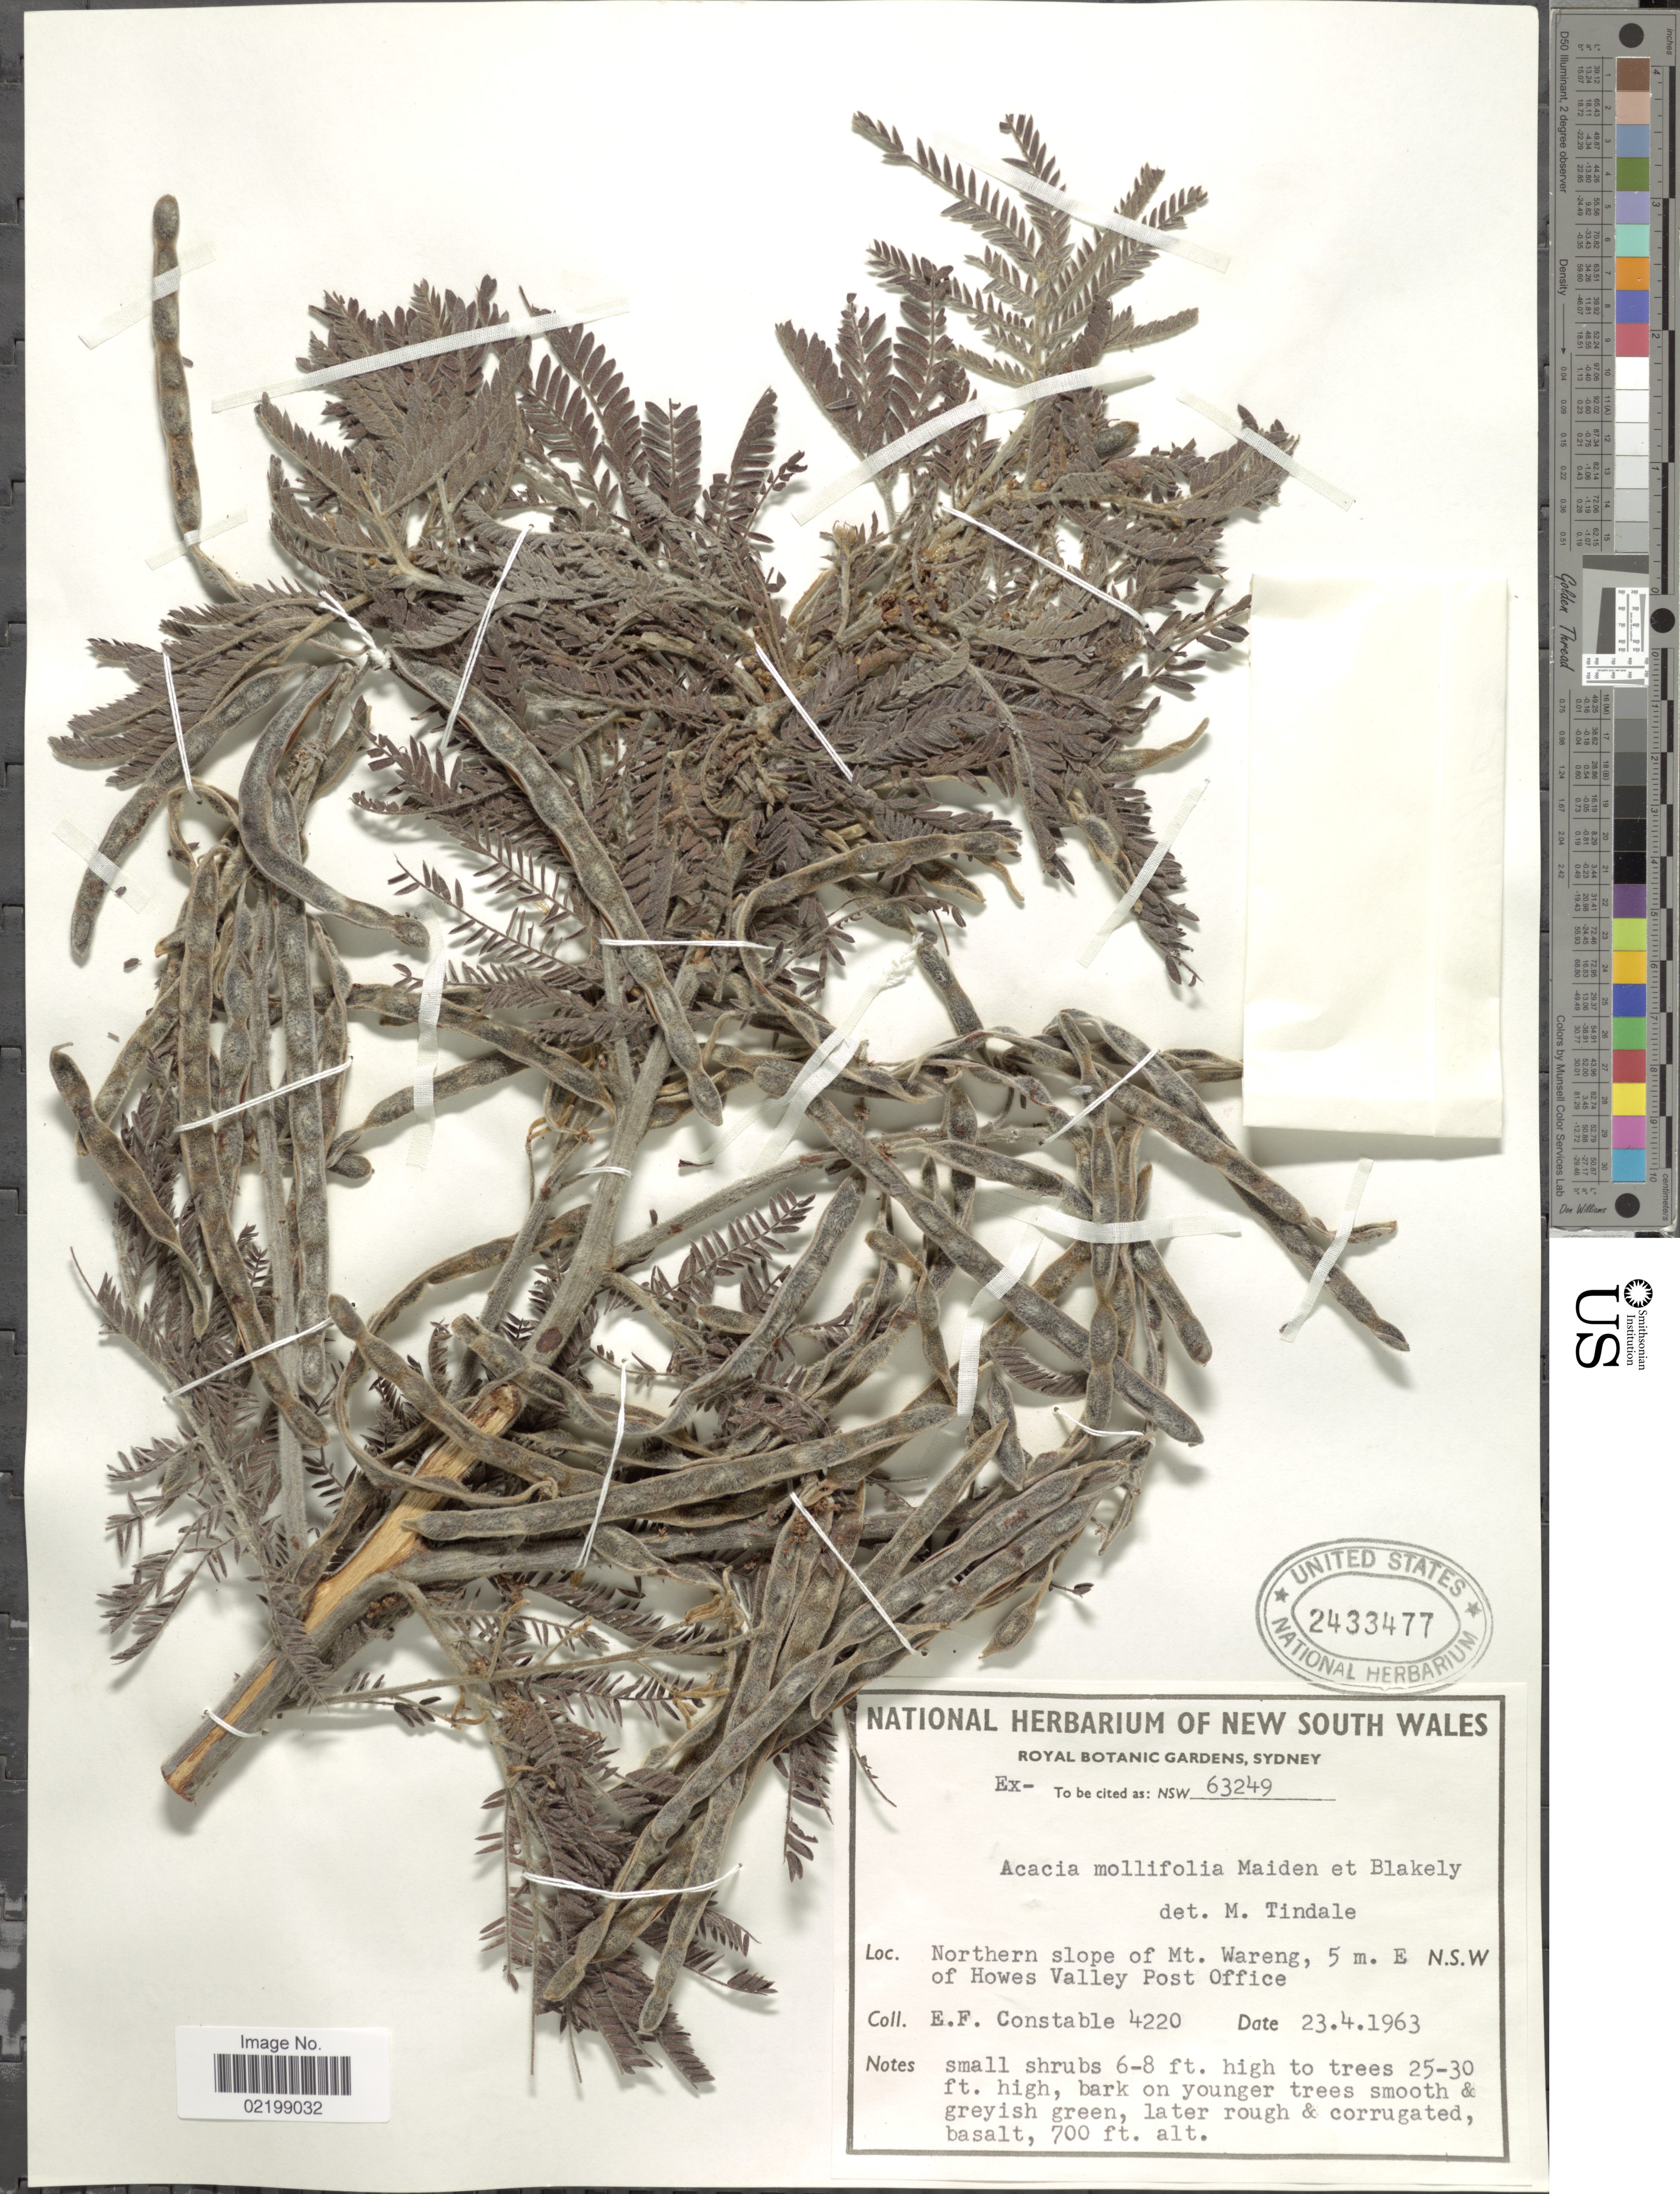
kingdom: Plantae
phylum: Tracheophyta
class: Magnoliopsida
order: Fabales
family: Fabaceae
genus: Acacia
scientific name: Acacia mollifolia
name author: Maiden & Blakeley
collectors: E. F. Constable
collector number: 4220/63249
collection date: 1963-04-23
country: Australia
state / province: New South Wales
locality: Northern slope of Mt. Wareng, 5 m. E of Howes Valley Office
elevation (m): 213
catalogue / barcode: US 2433477